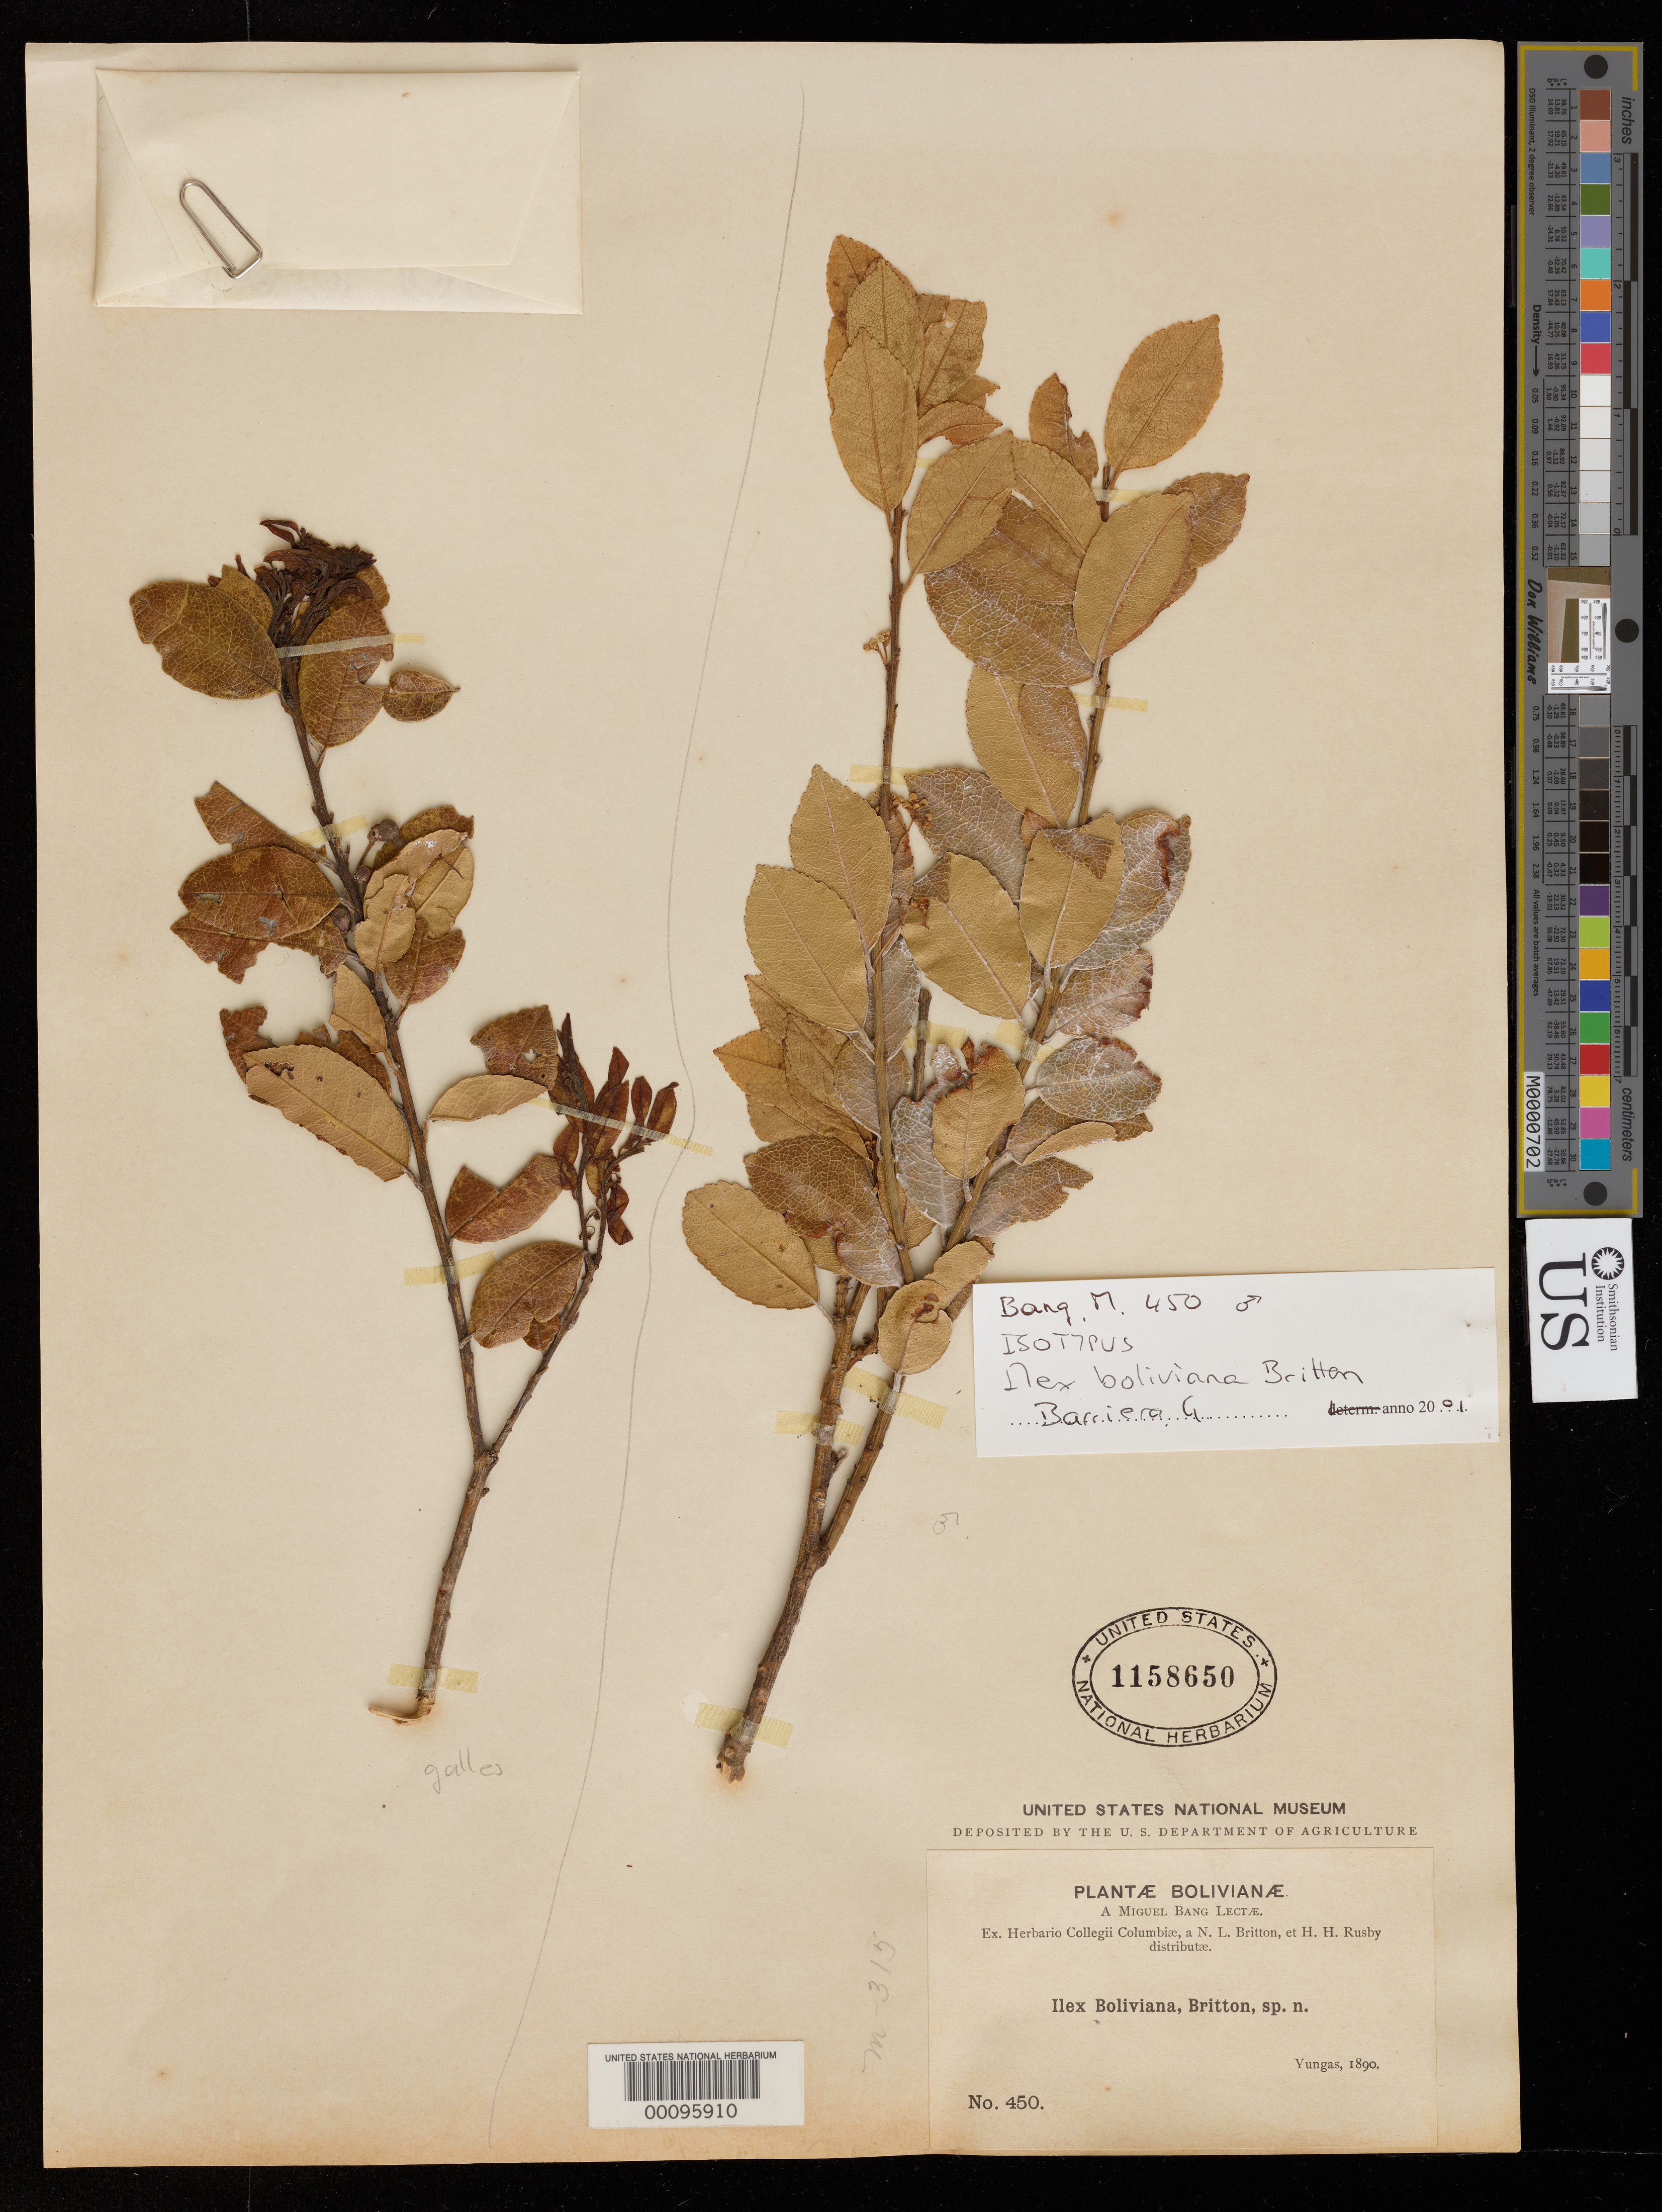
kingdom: Plantae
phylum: Tracheophyta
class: Magnoliopsida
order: Aquifoliales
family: Aquifoliaceae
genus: Ilex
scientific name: Ilex boliviana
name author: Britton ex Rusby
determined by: Barriera, Gabrielle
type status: Isolectotype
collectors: M. Bang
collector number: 450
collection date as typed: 1890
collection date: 1890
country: Bolivia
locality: Yungas.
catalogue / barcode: US 1158650